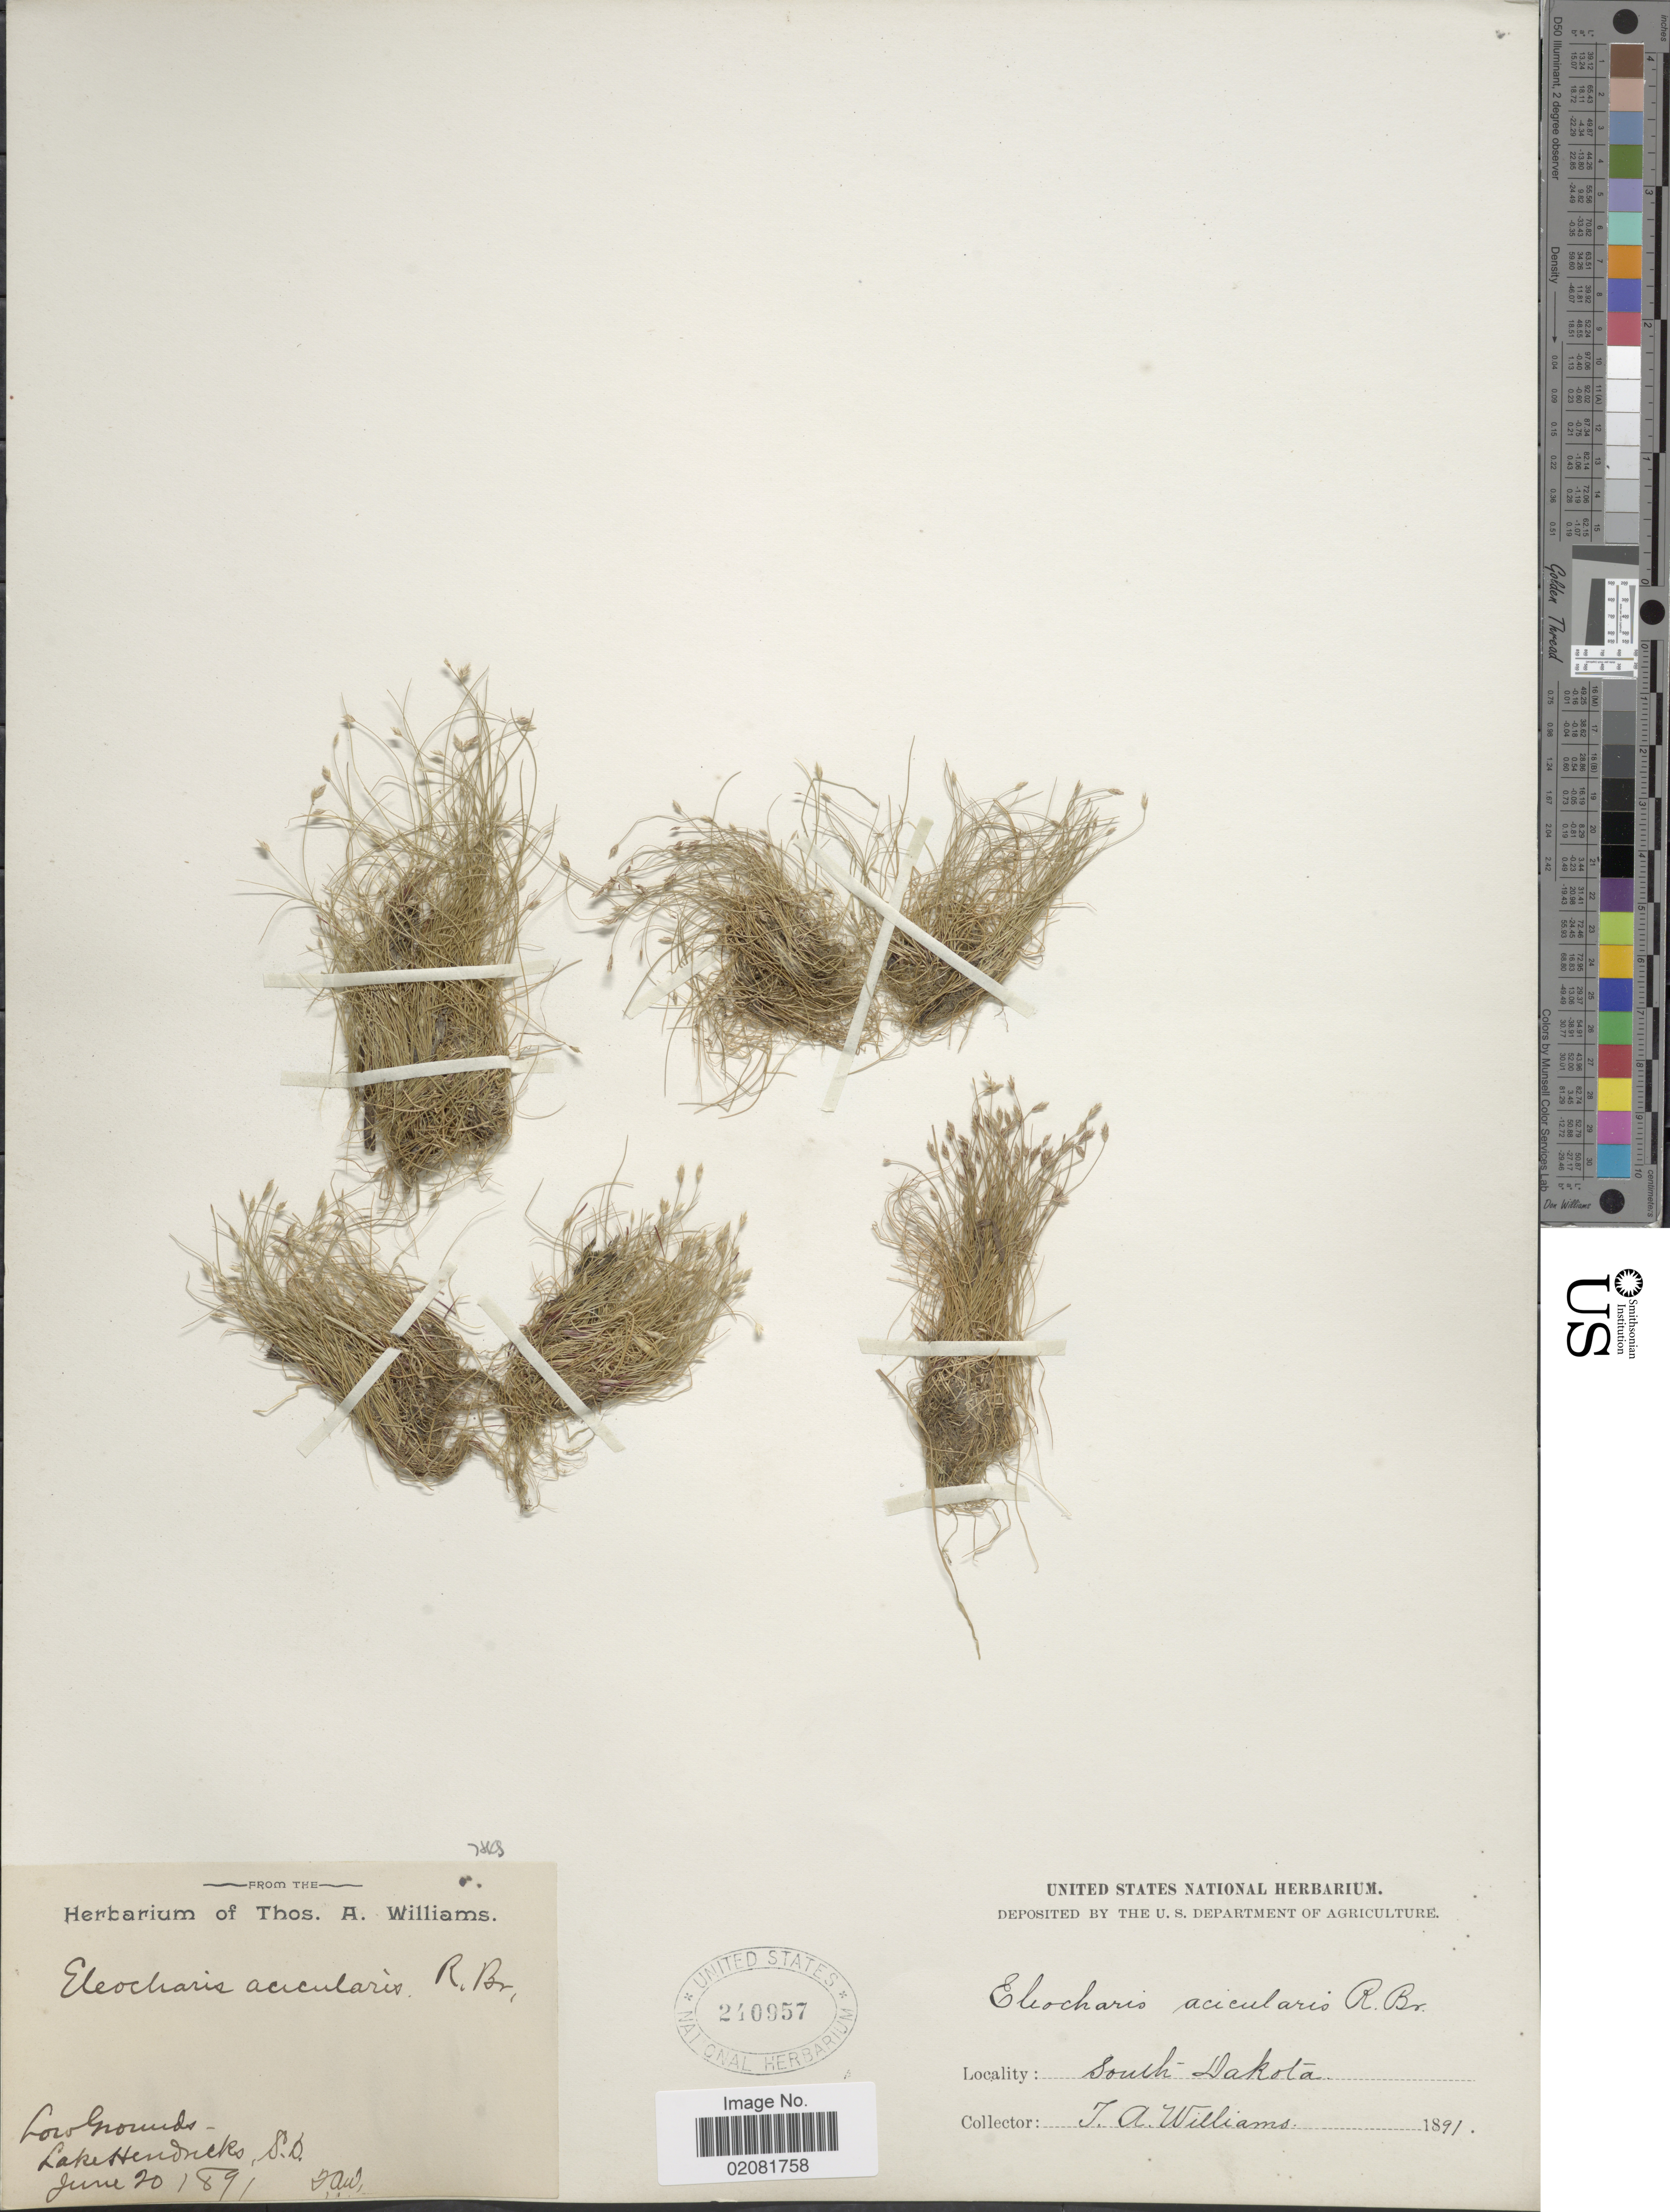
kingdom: Plantae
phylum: Tracheophyta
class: Liliopsida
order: Poales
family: Cyperaceae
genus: Eleocharis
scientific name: Eleocharis acicularis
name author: (L.) Roem. & Schult.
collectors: T. A. Williams (herbarium)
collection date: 1891-06-20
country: United States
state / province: South Dakota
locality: Lake Hendricks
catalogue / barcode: US 240957